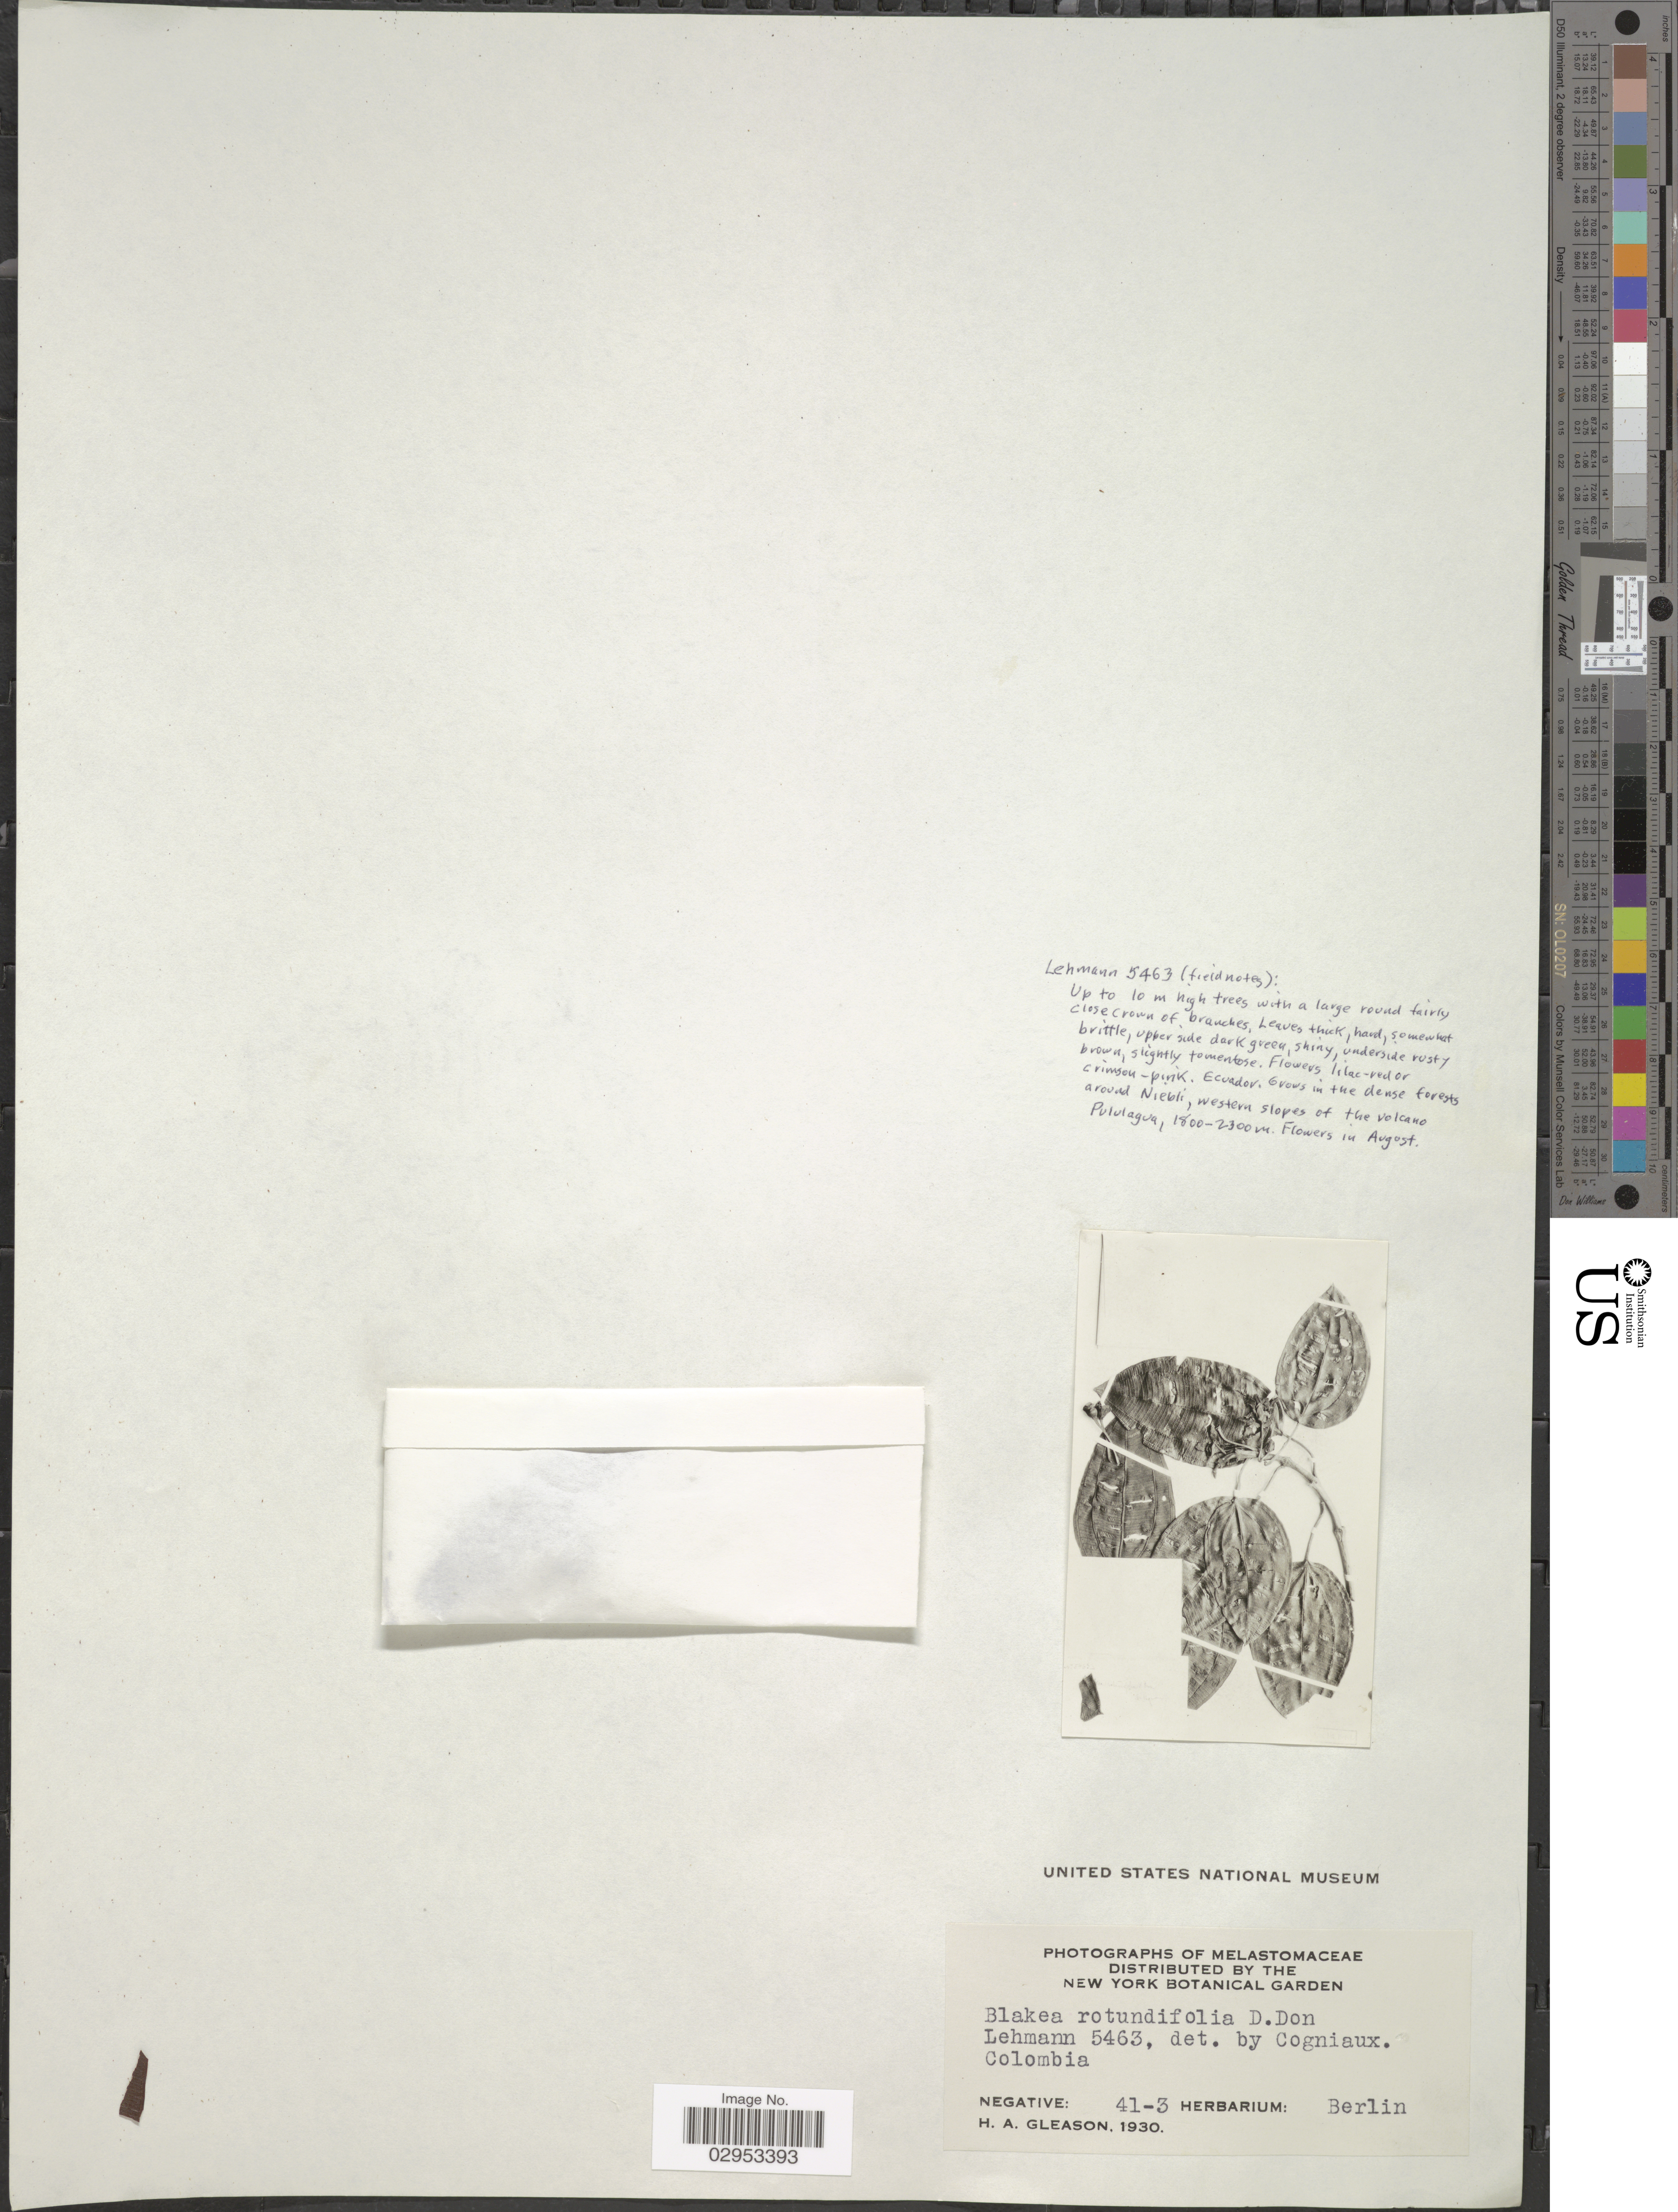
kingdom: Plantae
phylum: Tracheophyta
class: Magnoliopsida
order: Myrtales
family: Melastomataceae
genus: Blakea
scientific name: Blakea rotundifolia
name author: D. Don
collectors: -. Lehmann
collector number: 5463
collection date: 1930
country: Colombia